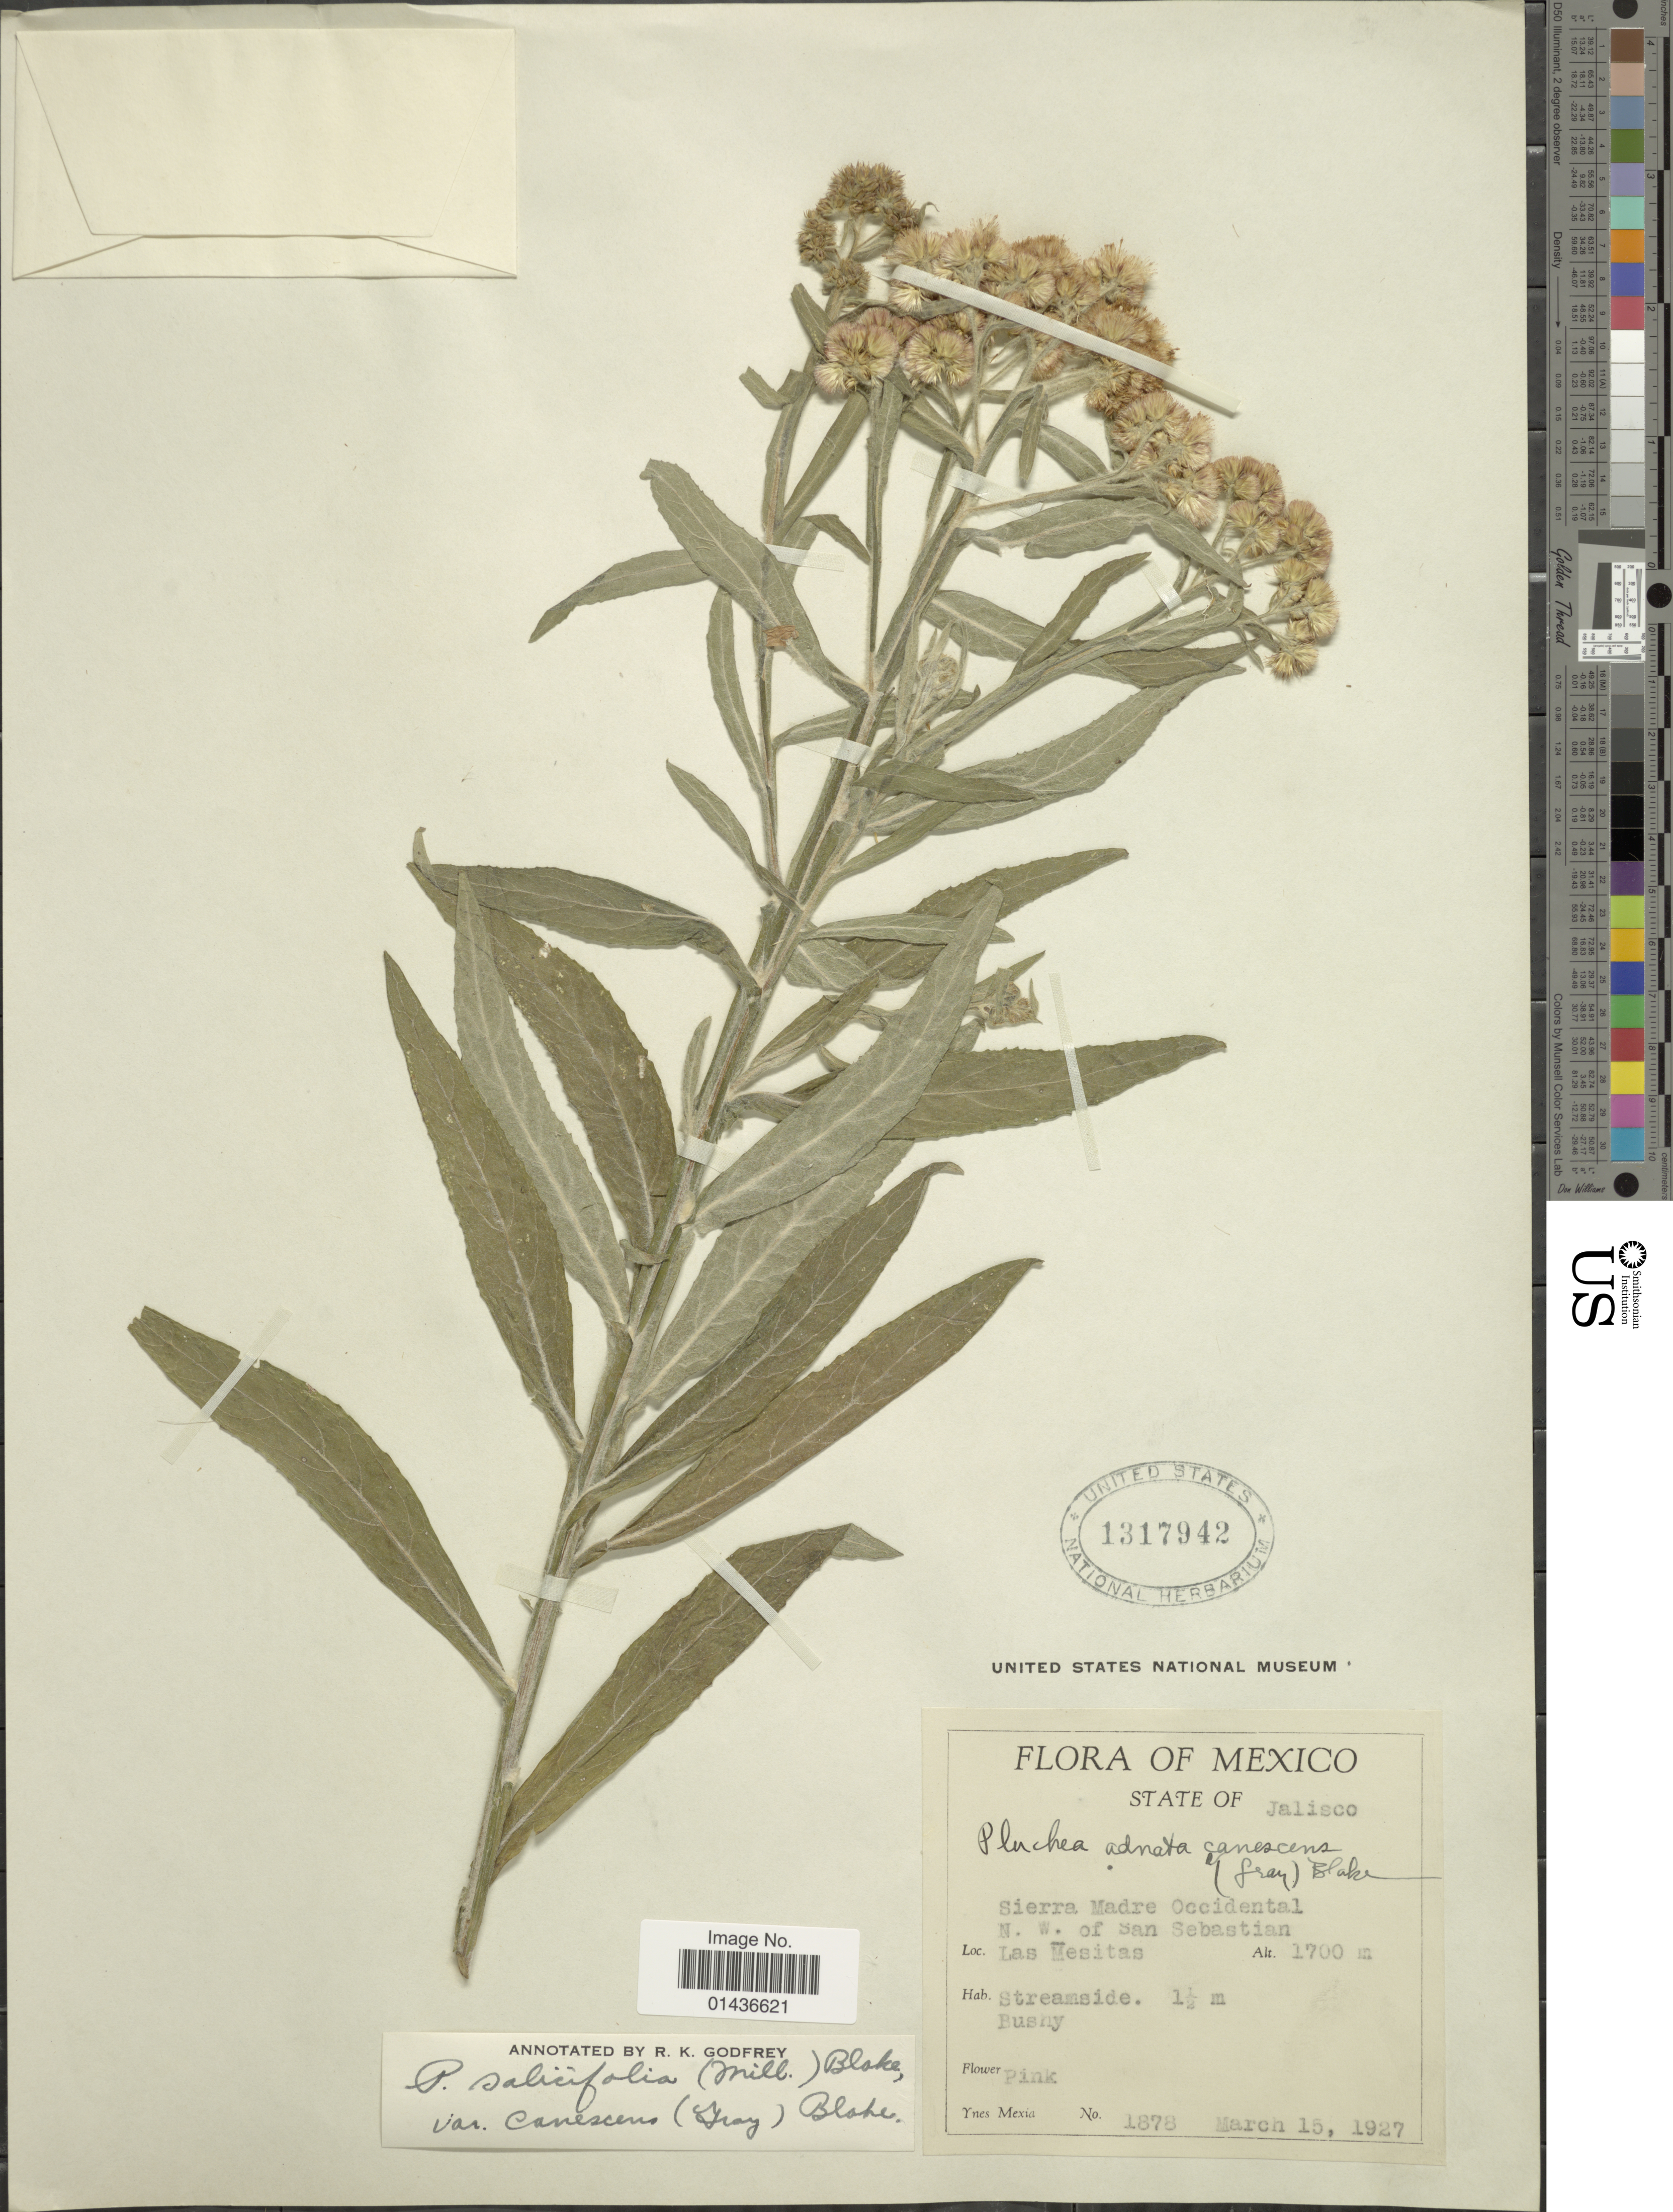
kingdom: Plantae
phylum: Tracheophyta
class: Magnoliopsida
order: Asterales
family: Asteraceae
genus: Pluchea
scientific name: Pluchea salicifolia var. canescens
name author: (A. Gray) S.F. Blake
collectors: Y. Mexia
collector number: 1878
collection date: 1927-03-15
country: Mexico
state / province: Jalisco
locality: Sierra Madre Occidental, N. W. of San Sebastian, Las Mesitas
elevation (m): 1700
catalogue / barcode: US 1317942